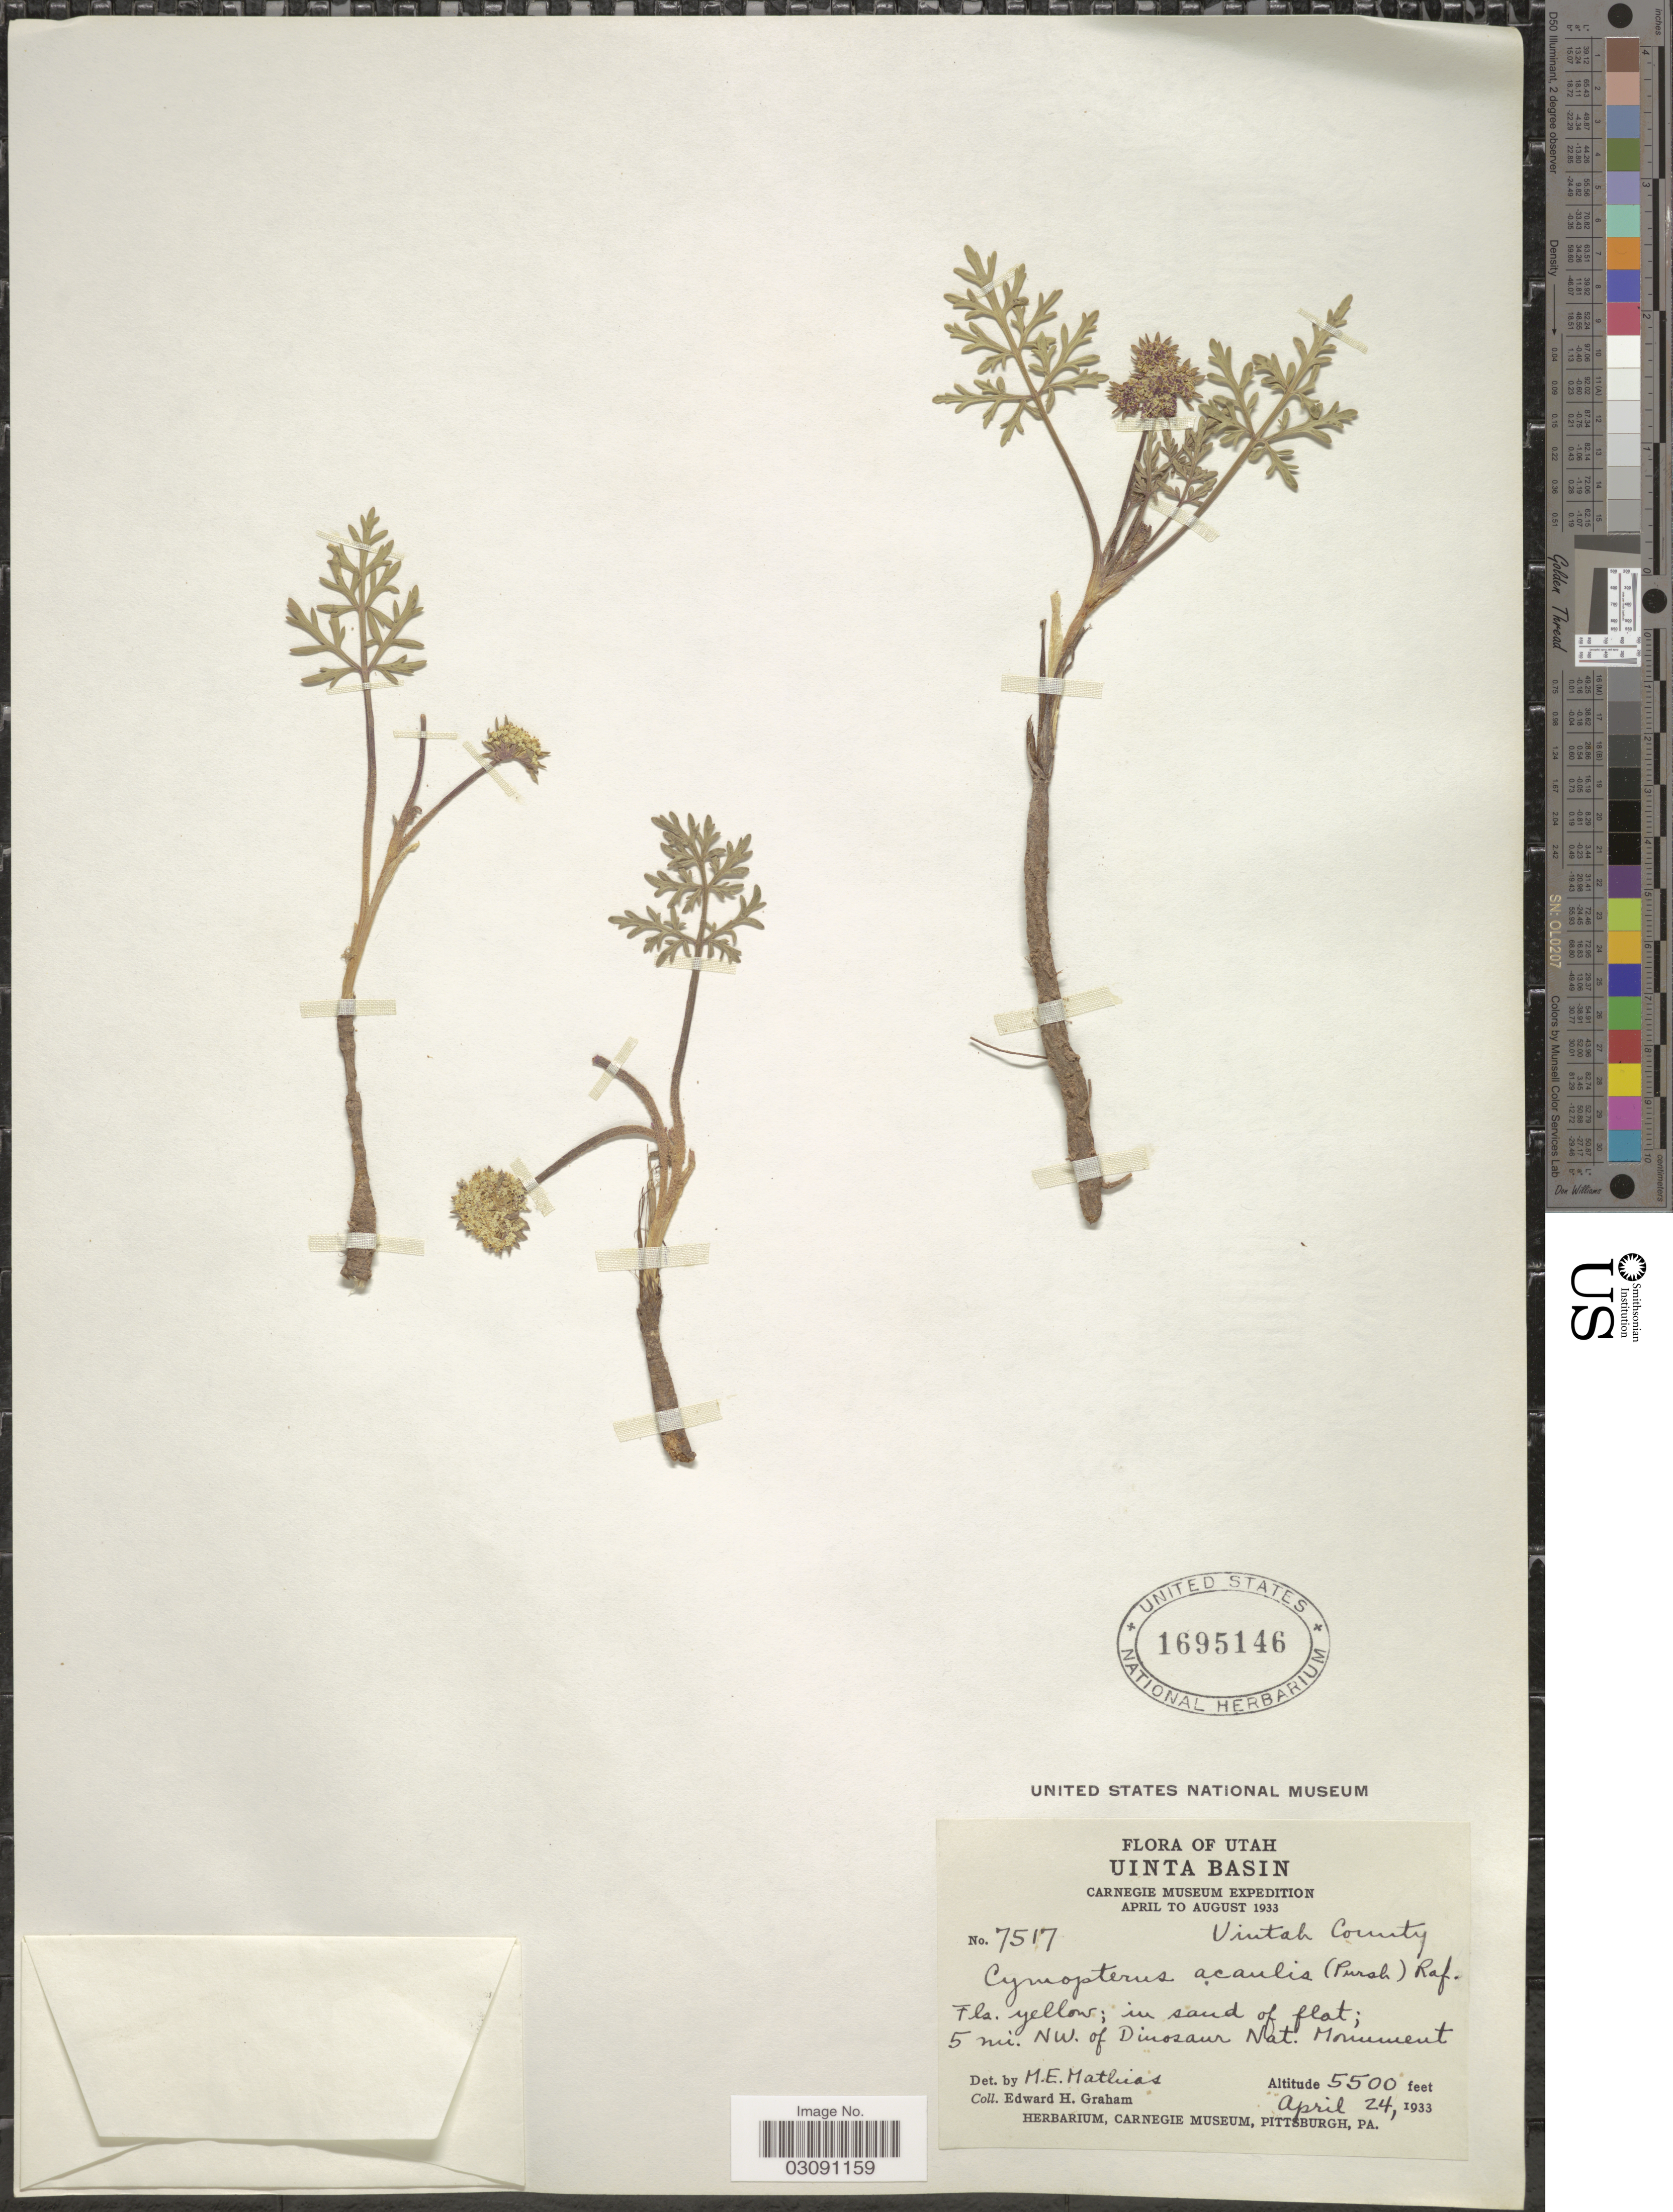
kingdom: Plantae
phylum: Tracheophyta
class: Magnoliopsida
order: Apiales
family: Apiaceae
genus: Cymopterus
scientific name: Cymopterus acaulis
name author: (Pursh) Raf.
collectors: E. H. Graham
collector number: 7517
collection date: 1933-04-24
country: United States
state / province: Utah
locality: Uinta Basin, Uintah County, 5 mi. NW. of Dinosaur Nat. Monument.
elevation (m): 1676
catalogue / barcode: US 1695146